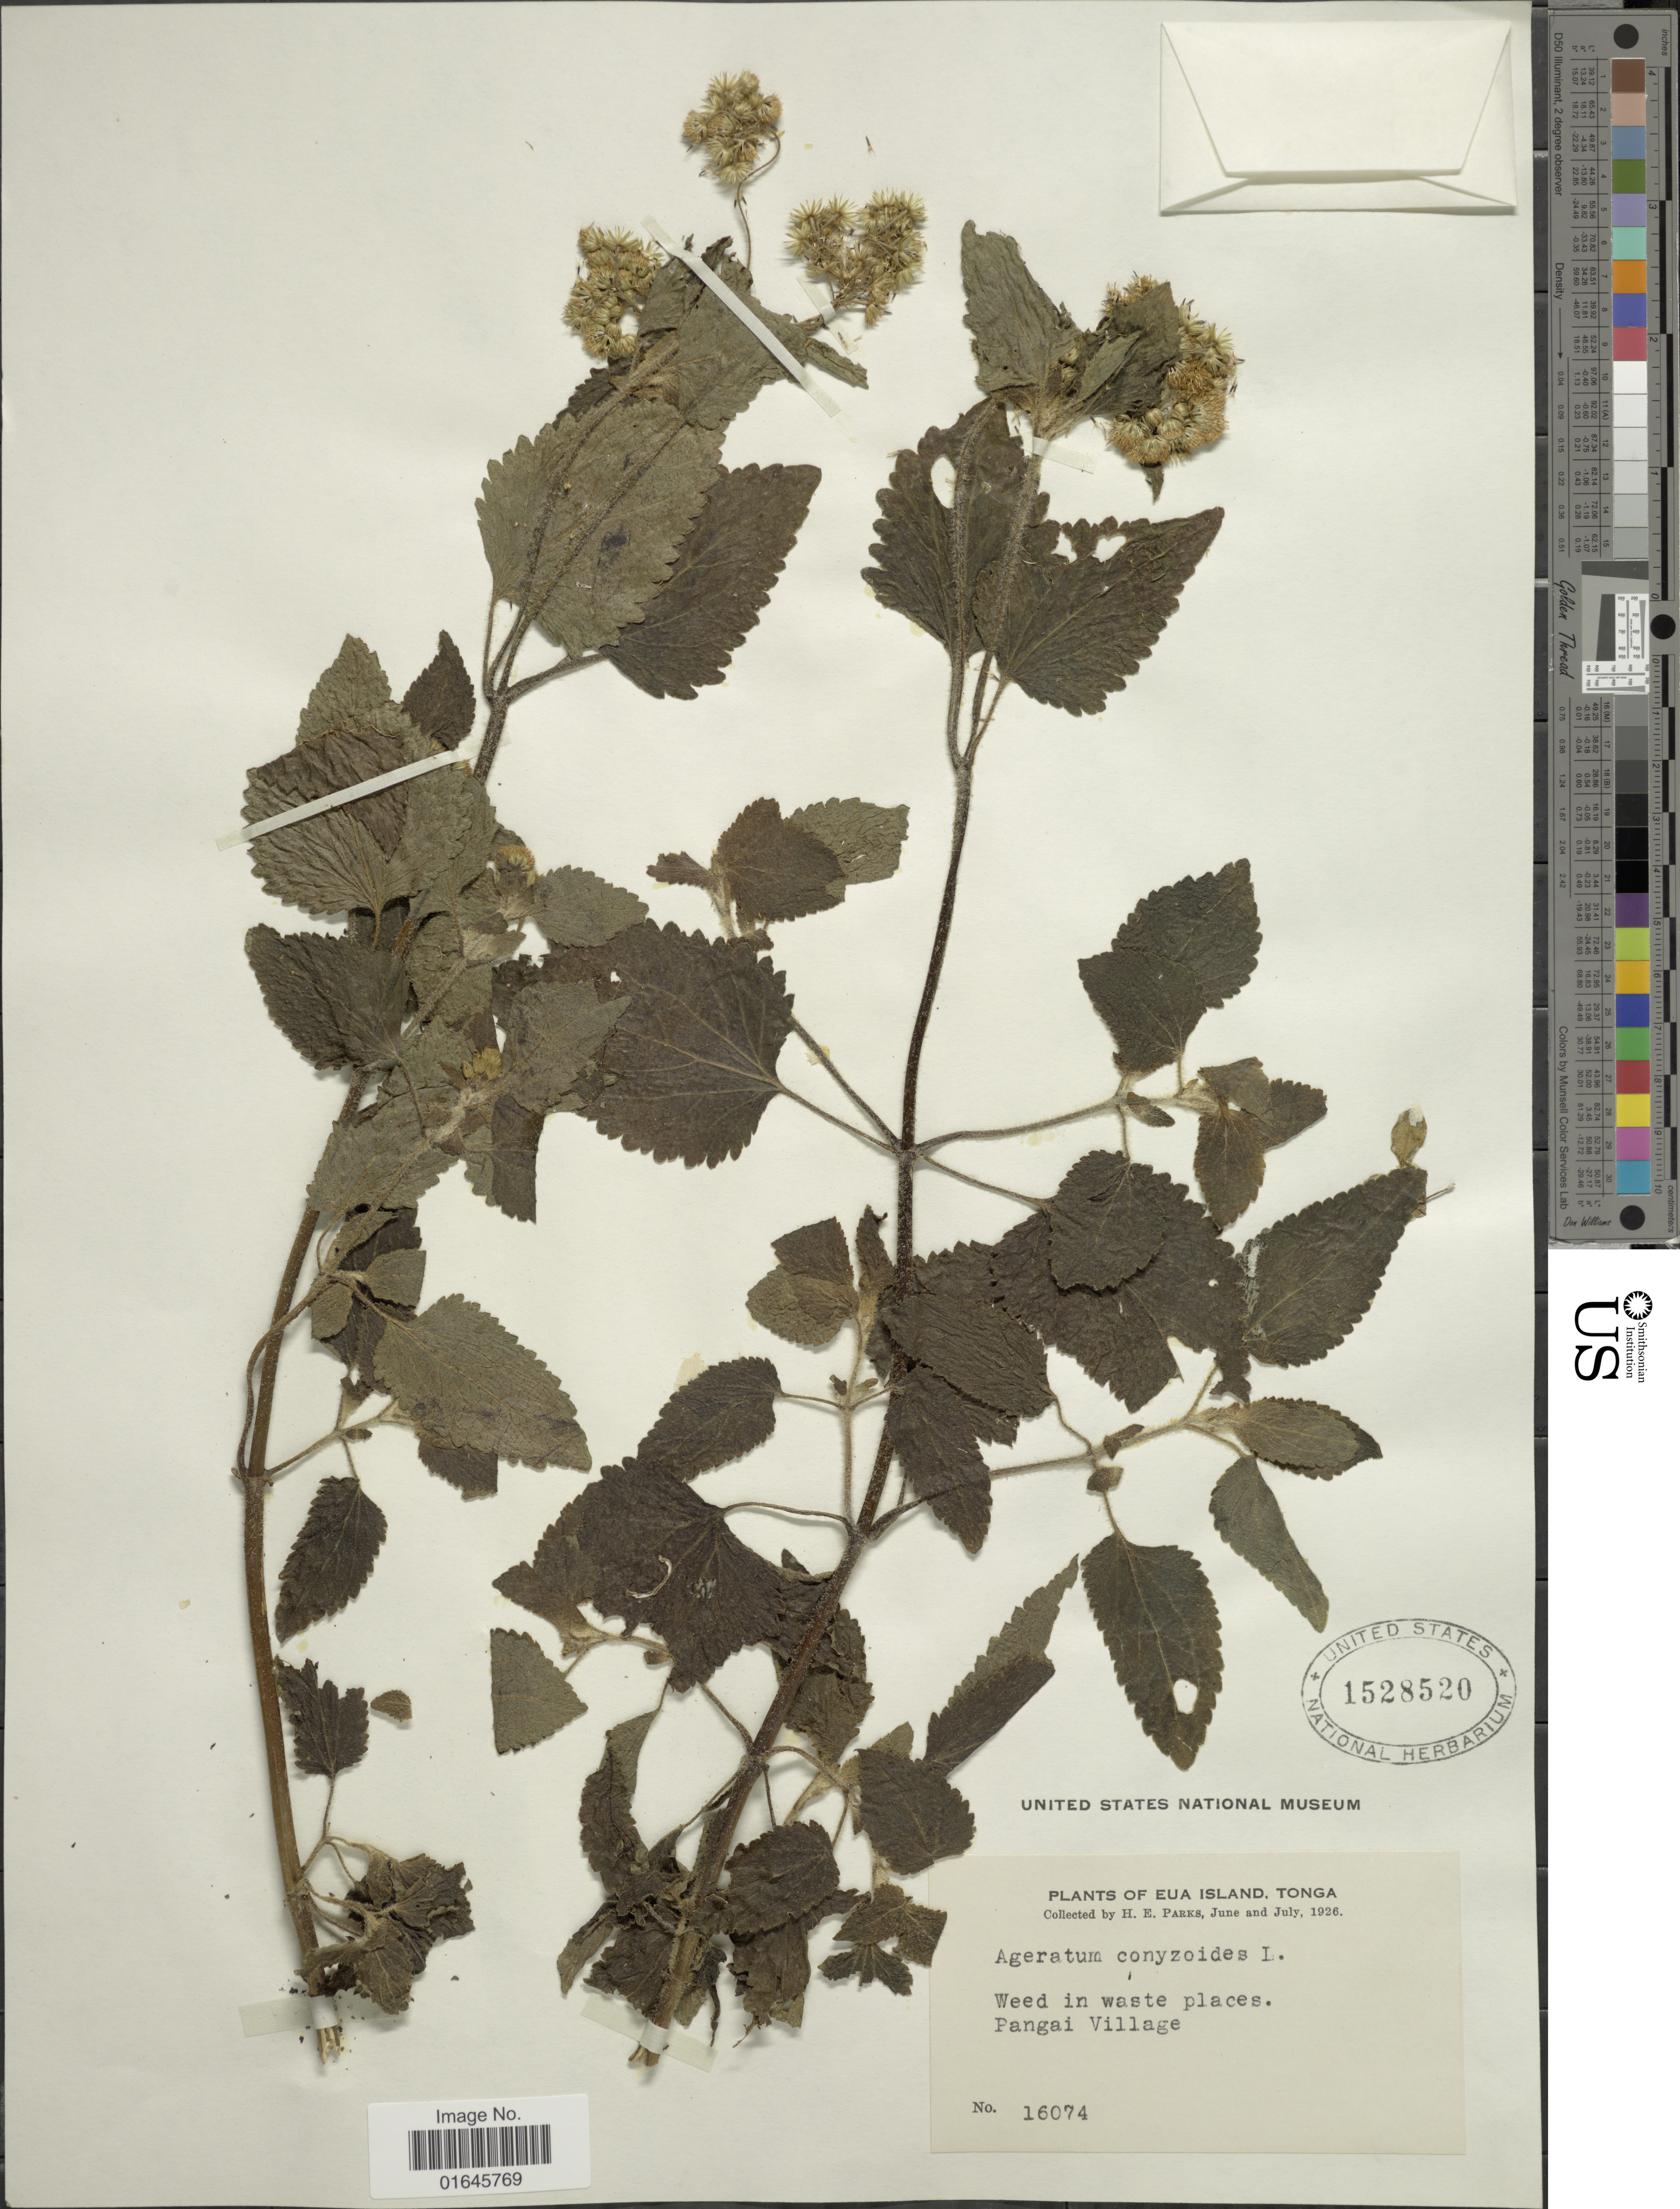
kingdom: Plantae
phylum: Tracheophyta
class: Magnoliopsida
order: Asterales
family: Asteraceae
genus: Ageratum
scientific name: Ageratum conyzoides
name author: L.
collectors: H. E. Parks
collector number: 16074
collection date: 1926-06/1926-07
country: Tonga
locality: Eua Island, Pangai Village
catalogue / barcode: US 1528520